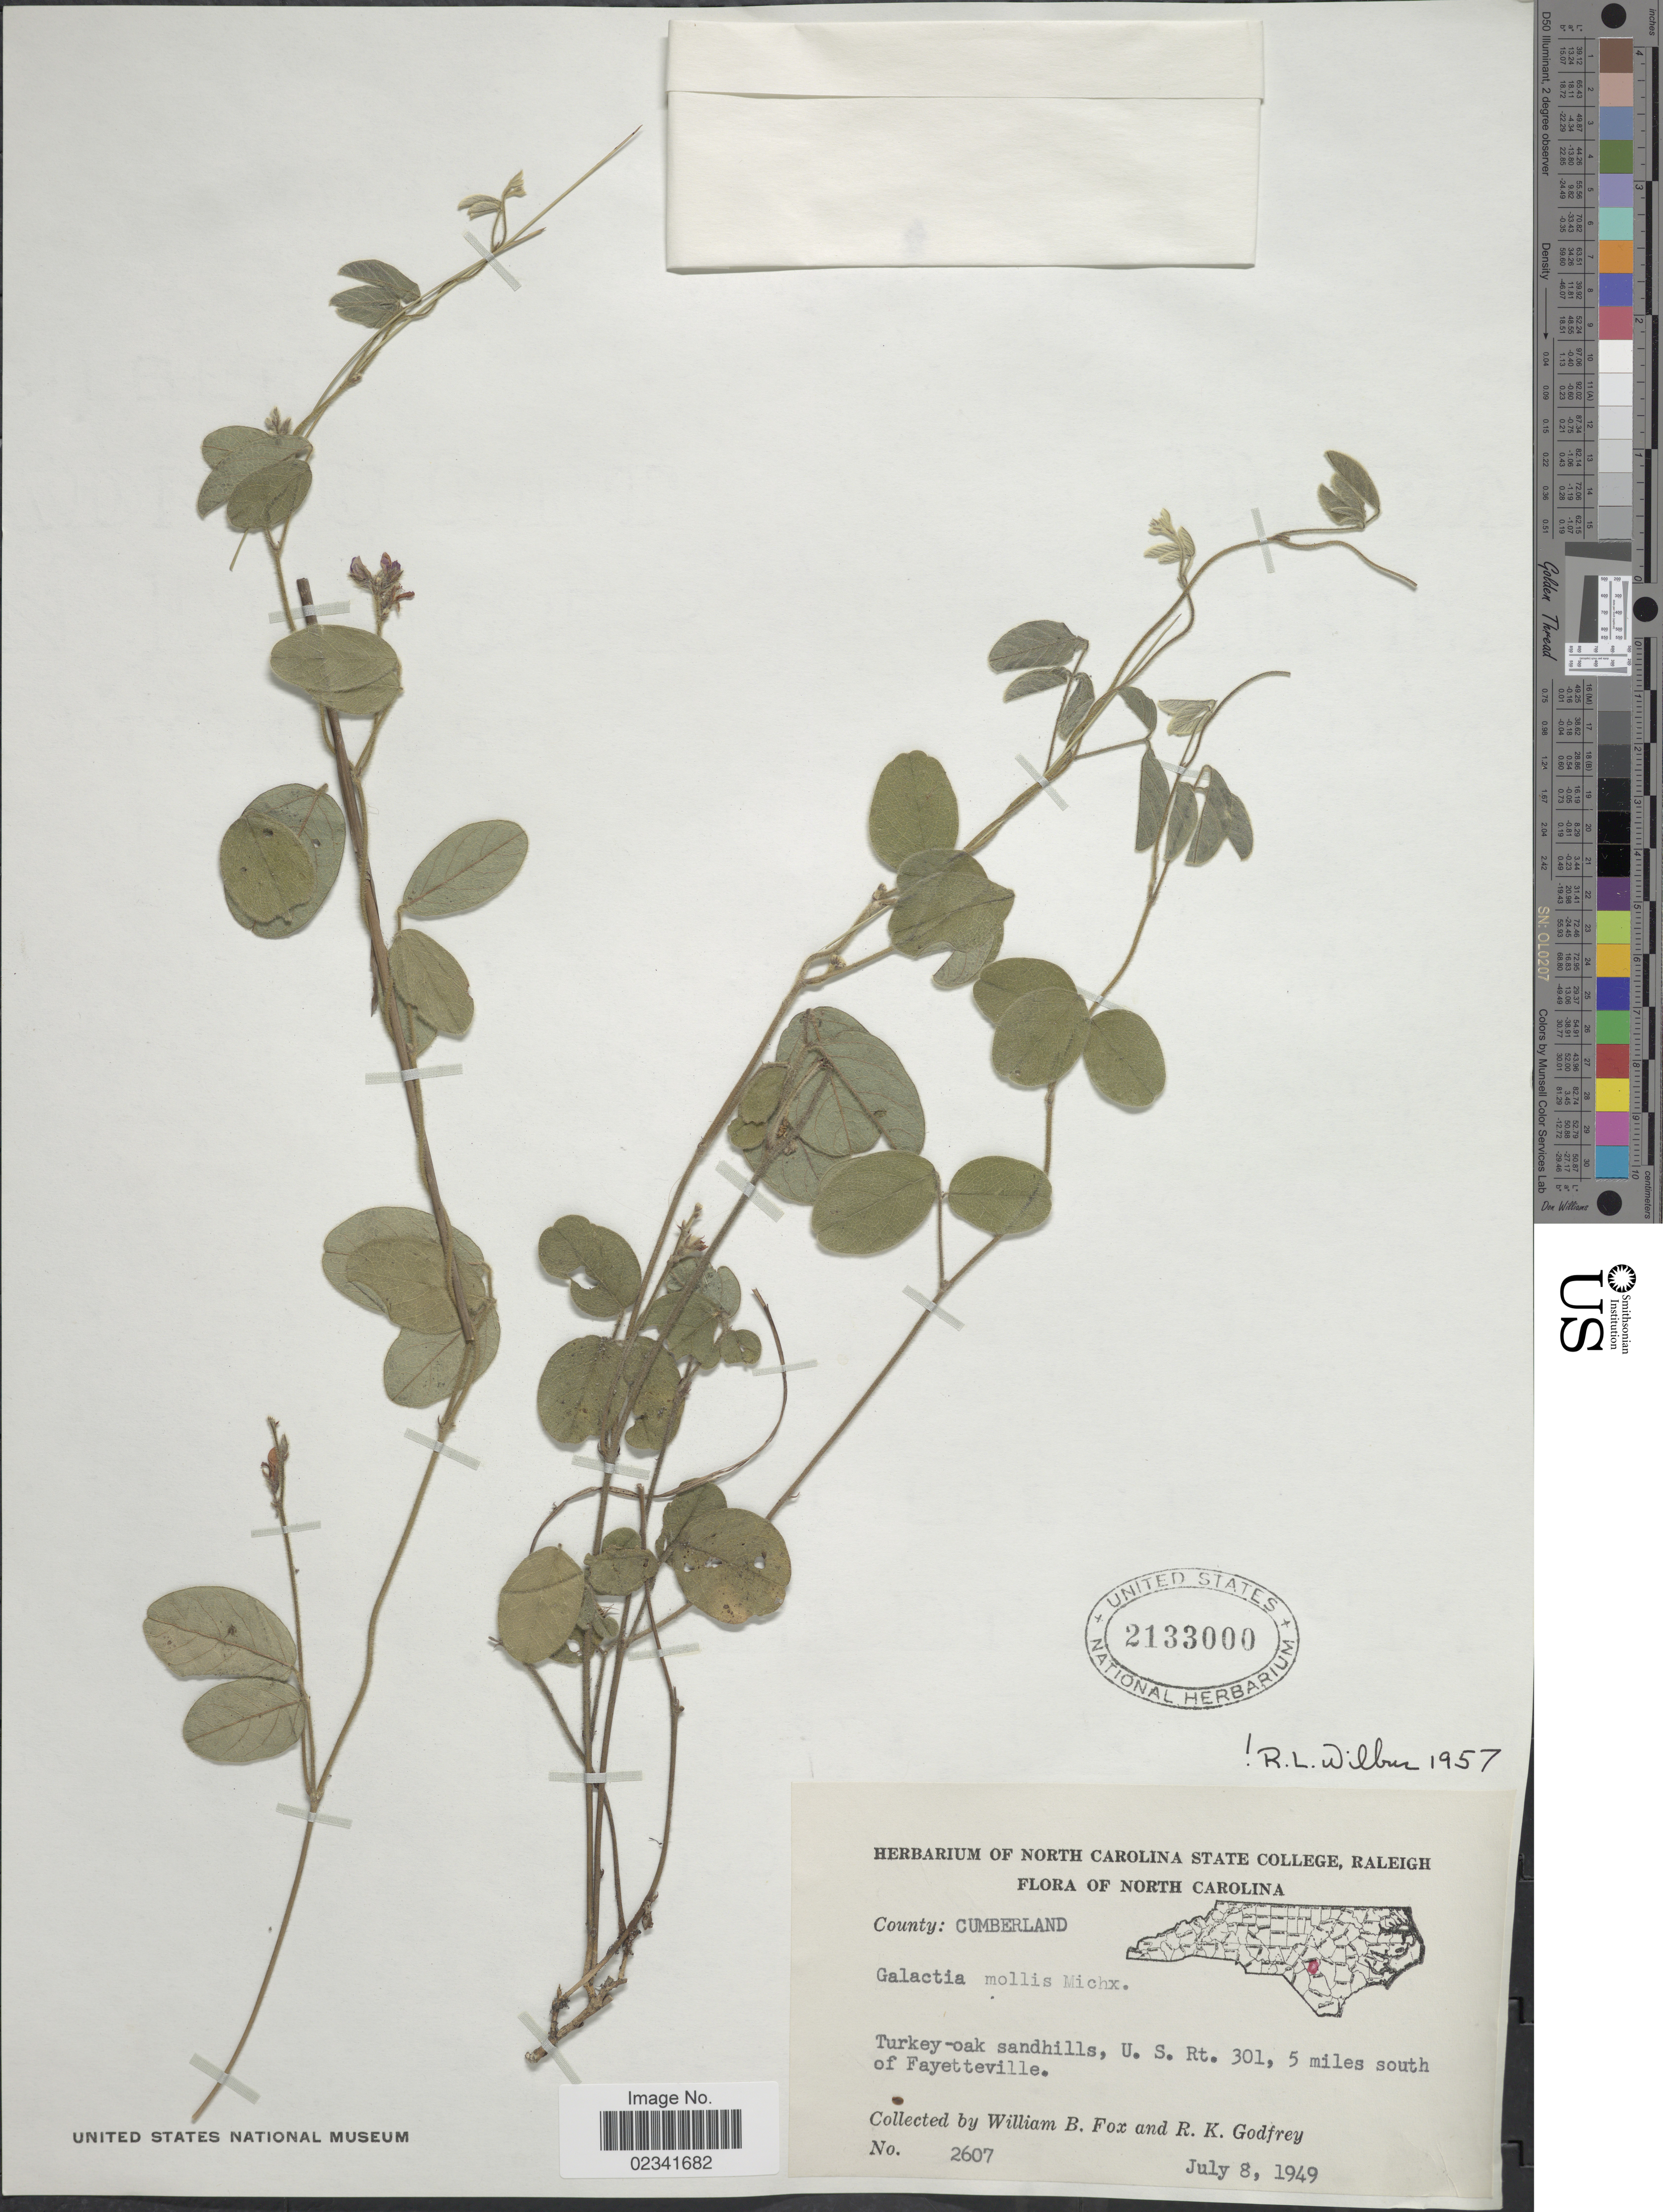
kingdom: Plantae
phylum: Tracheophyta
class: Magnoliopsida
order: Fabales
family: Fabaceae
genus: Galactia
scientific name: Galactia mollis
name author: Michx.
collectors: W. B. Fox & R. K. Godfrey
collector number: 2607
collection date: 1949-07-08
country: United States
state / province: North Carolina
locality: County: Cumberland, Turkey-oak sandhills, U.S. Rt. 301, 5 miles south of Fayetteville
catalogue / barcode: US 2133000